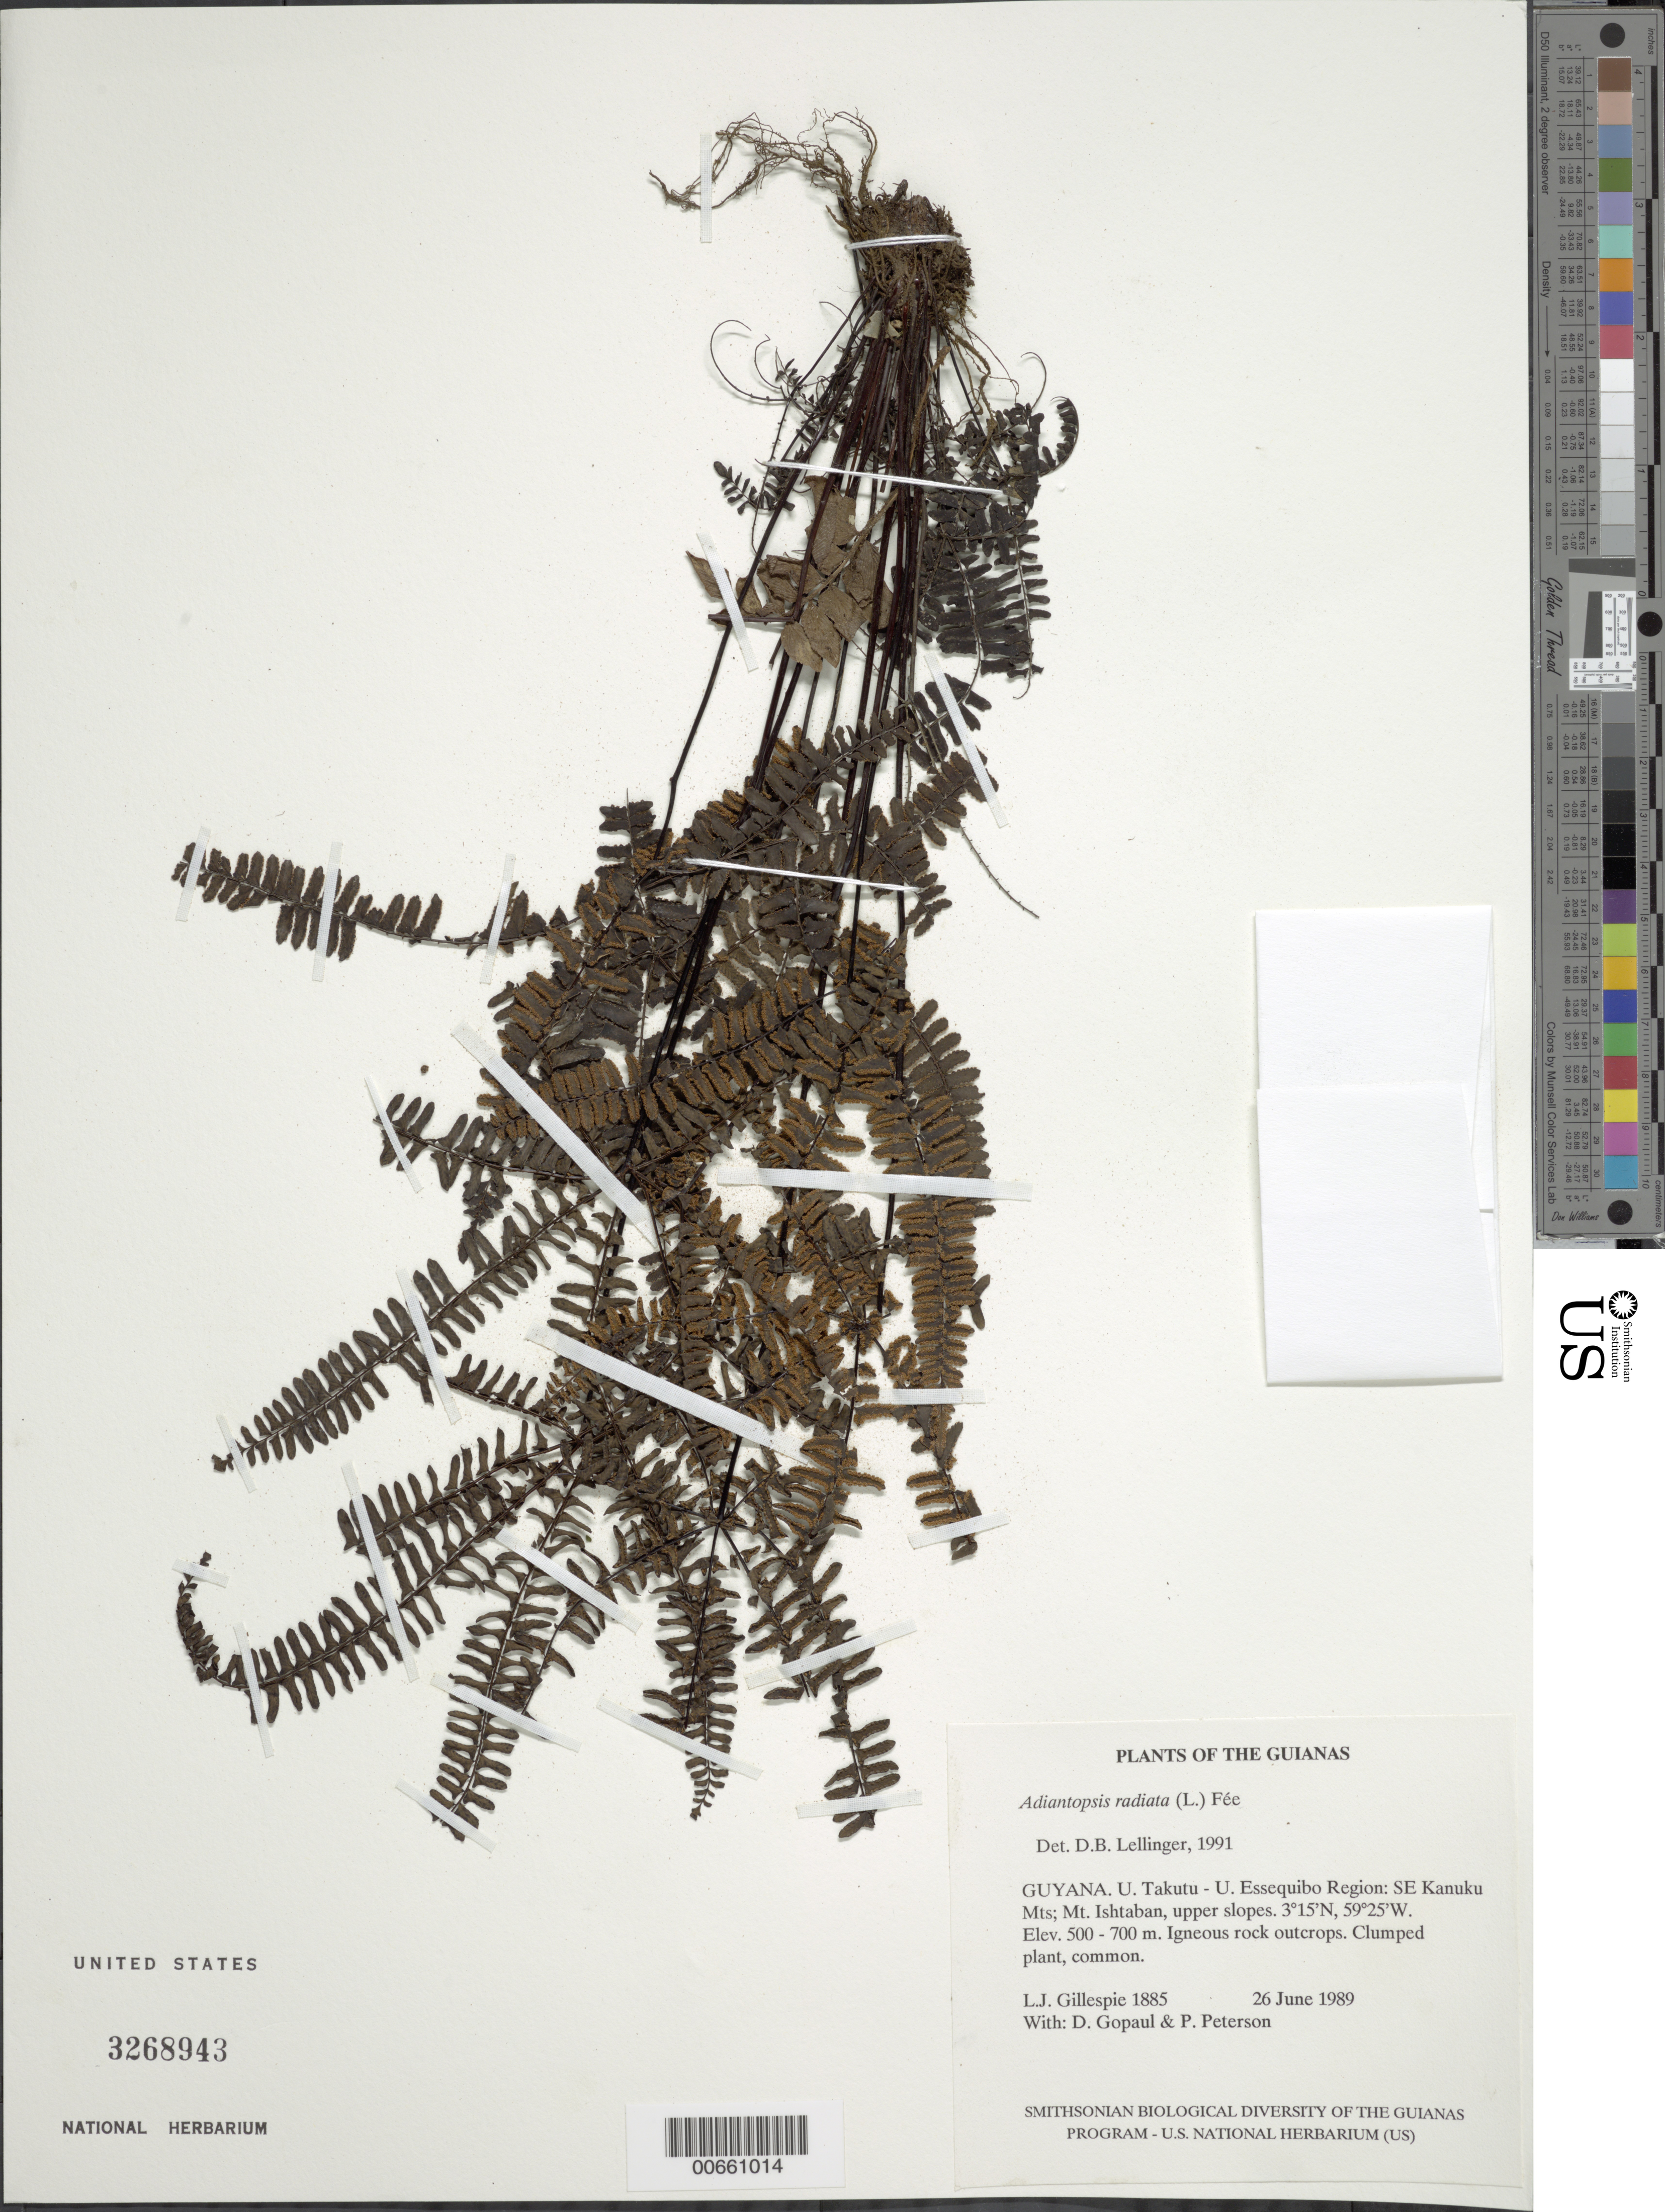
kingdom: Plantae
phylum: Tracheophyta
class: Polypodiopsida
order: Polypodiales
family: Pteridaceae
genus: Adiantopsis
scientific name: Adiantopsis radiata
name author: (L.) Fée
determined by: Lellinger, David B., (BOT), Smithsonian Institution - National Museum of Natural History (UNITED STATES)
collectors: L. J. Gillespie, D. Gopaul & P. M. Peterson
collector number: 1885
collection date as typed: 26 June 1989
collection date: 1989-06-26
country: Guyana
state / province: U. Takutu-U. Essequibo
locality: SE Kanuku Mts; Mt. Ishtaban, upper slopes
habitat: Igneous rock outcrops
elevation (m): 500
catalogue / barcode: US 3268943